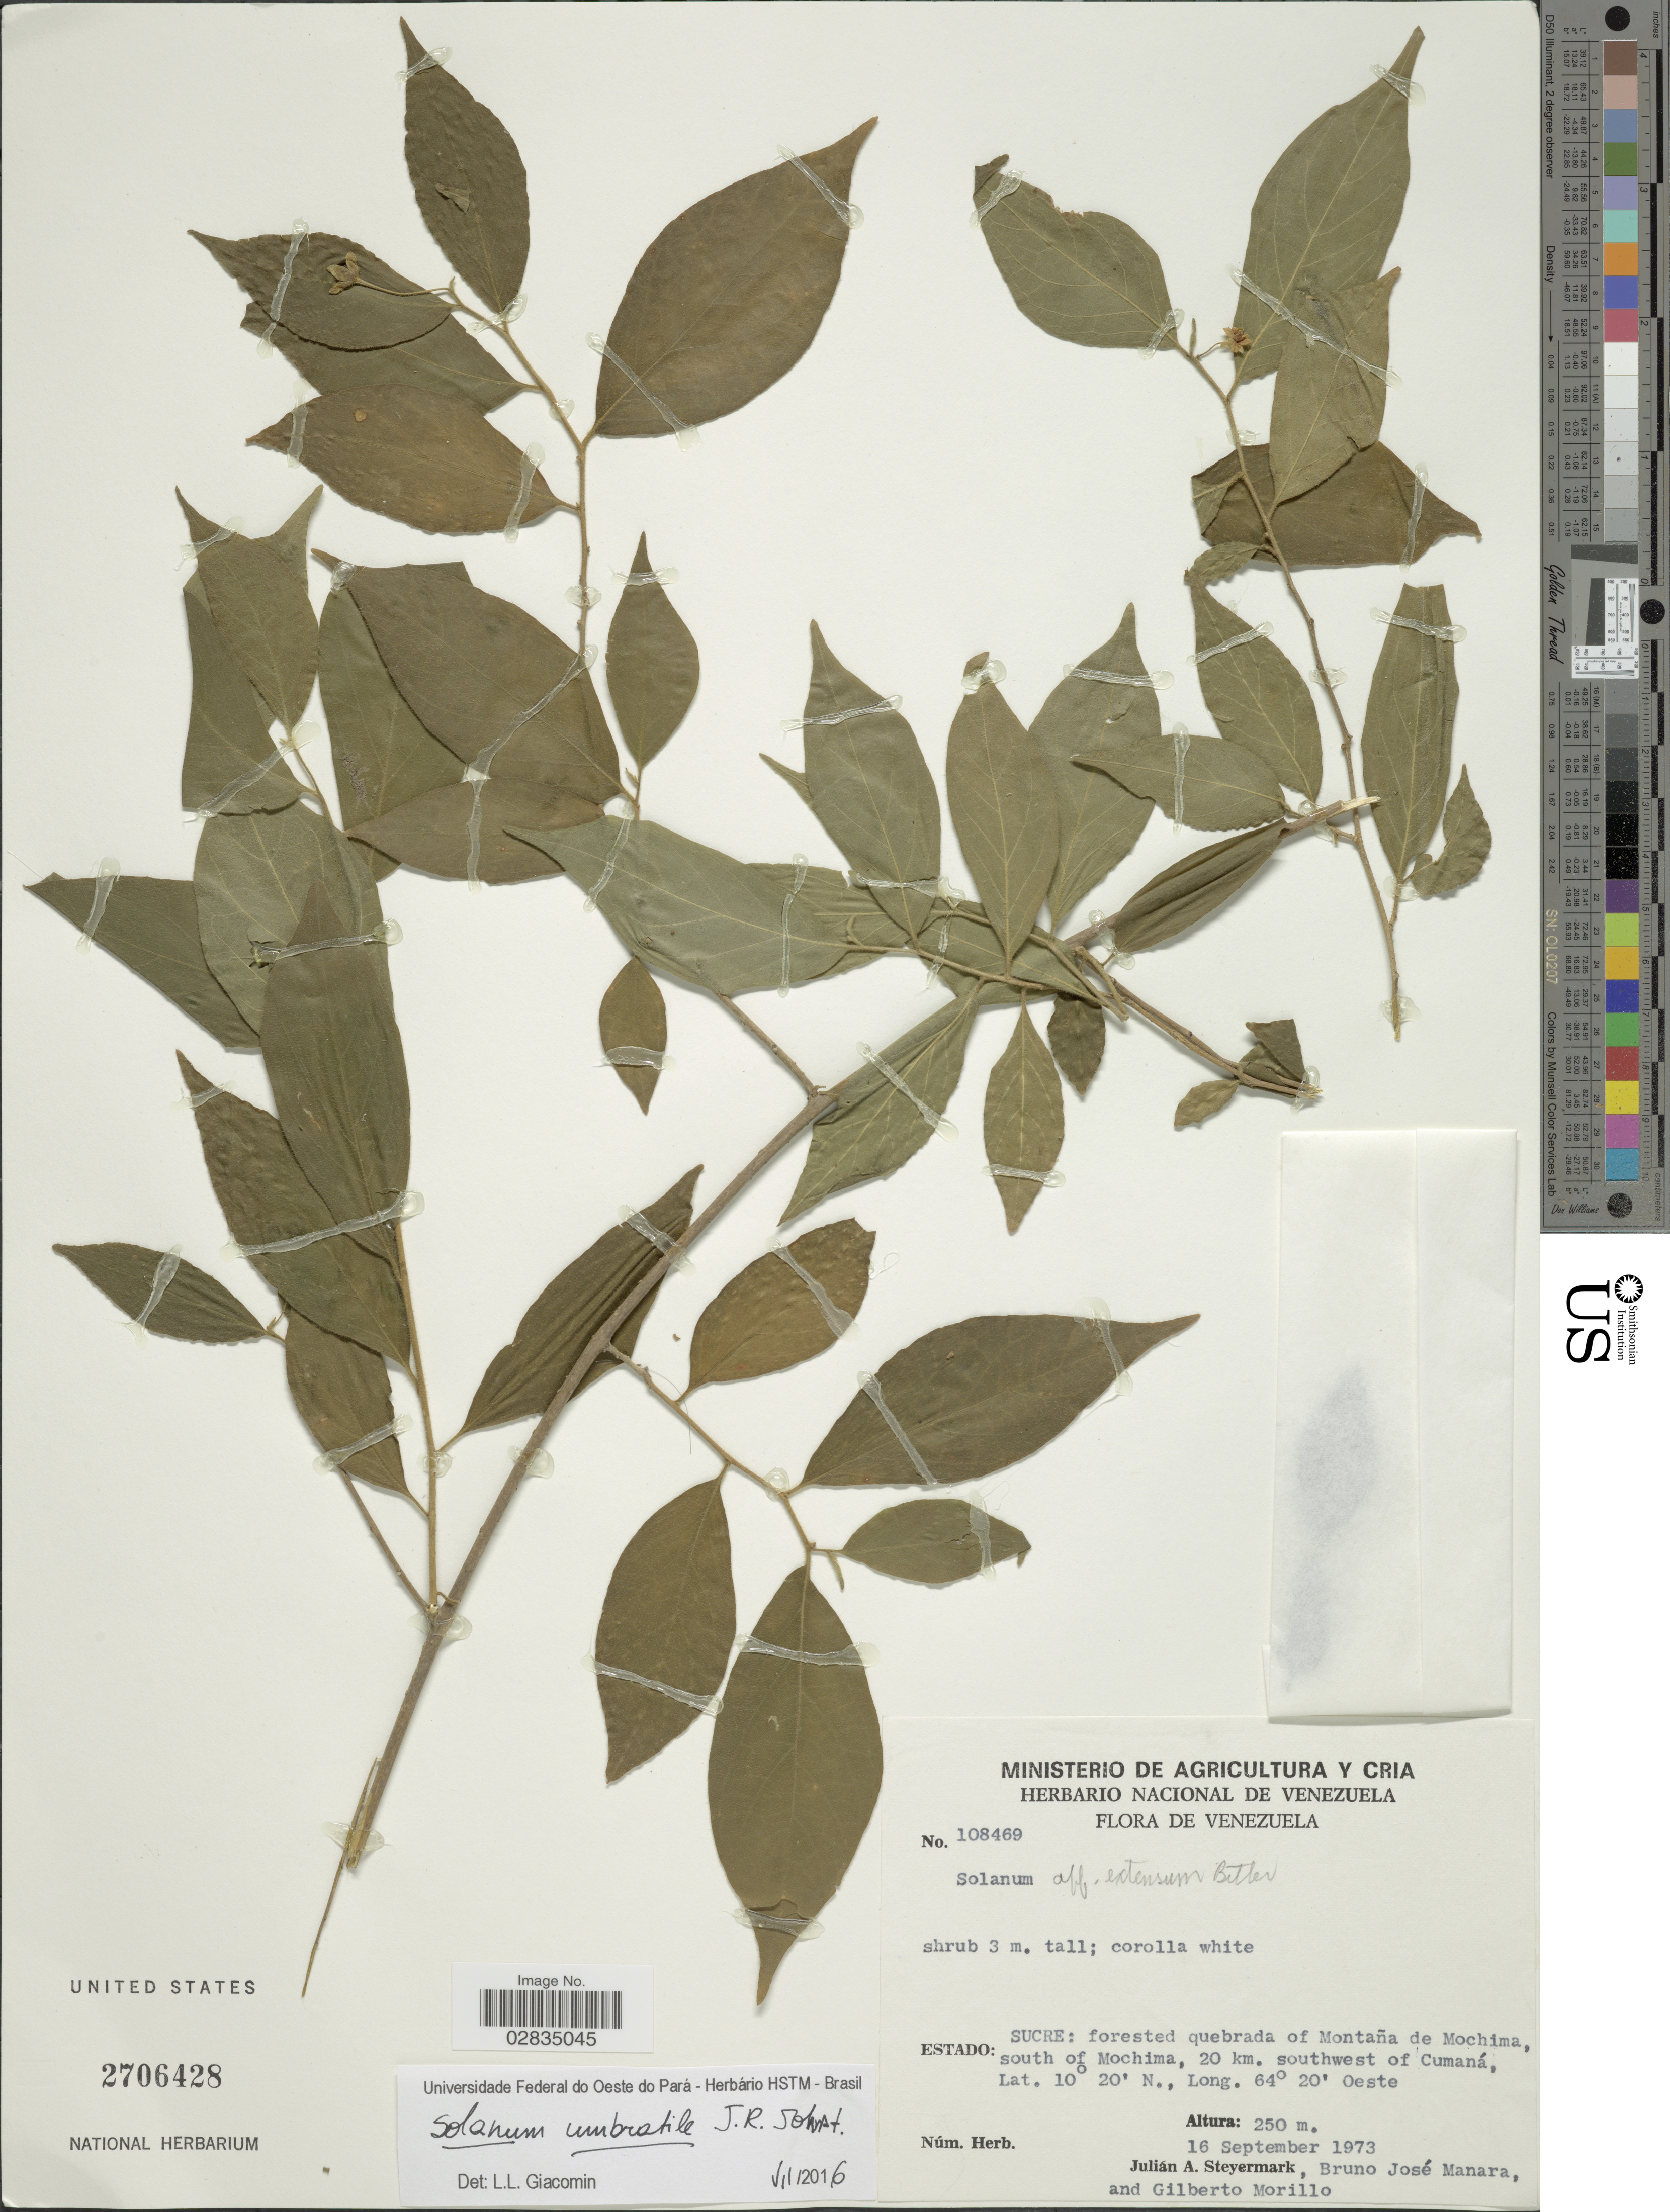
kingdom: Plantae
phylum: Tracheophyta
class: Magnoliopsida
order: Solanales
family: Solanaceae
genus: Solanum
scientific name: Solanum umbratile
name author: J.R. Johnst.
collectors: J. Steyermark, B. Manara & G. N. Morillo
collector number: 108469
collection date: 1973-09-16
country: Venezuela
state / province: Sucre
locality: Forested quebrada of Montaña de Mochima, south of Mochima, 20 km. southwest of Cumaná.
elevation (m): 250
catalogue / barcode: US 2706428